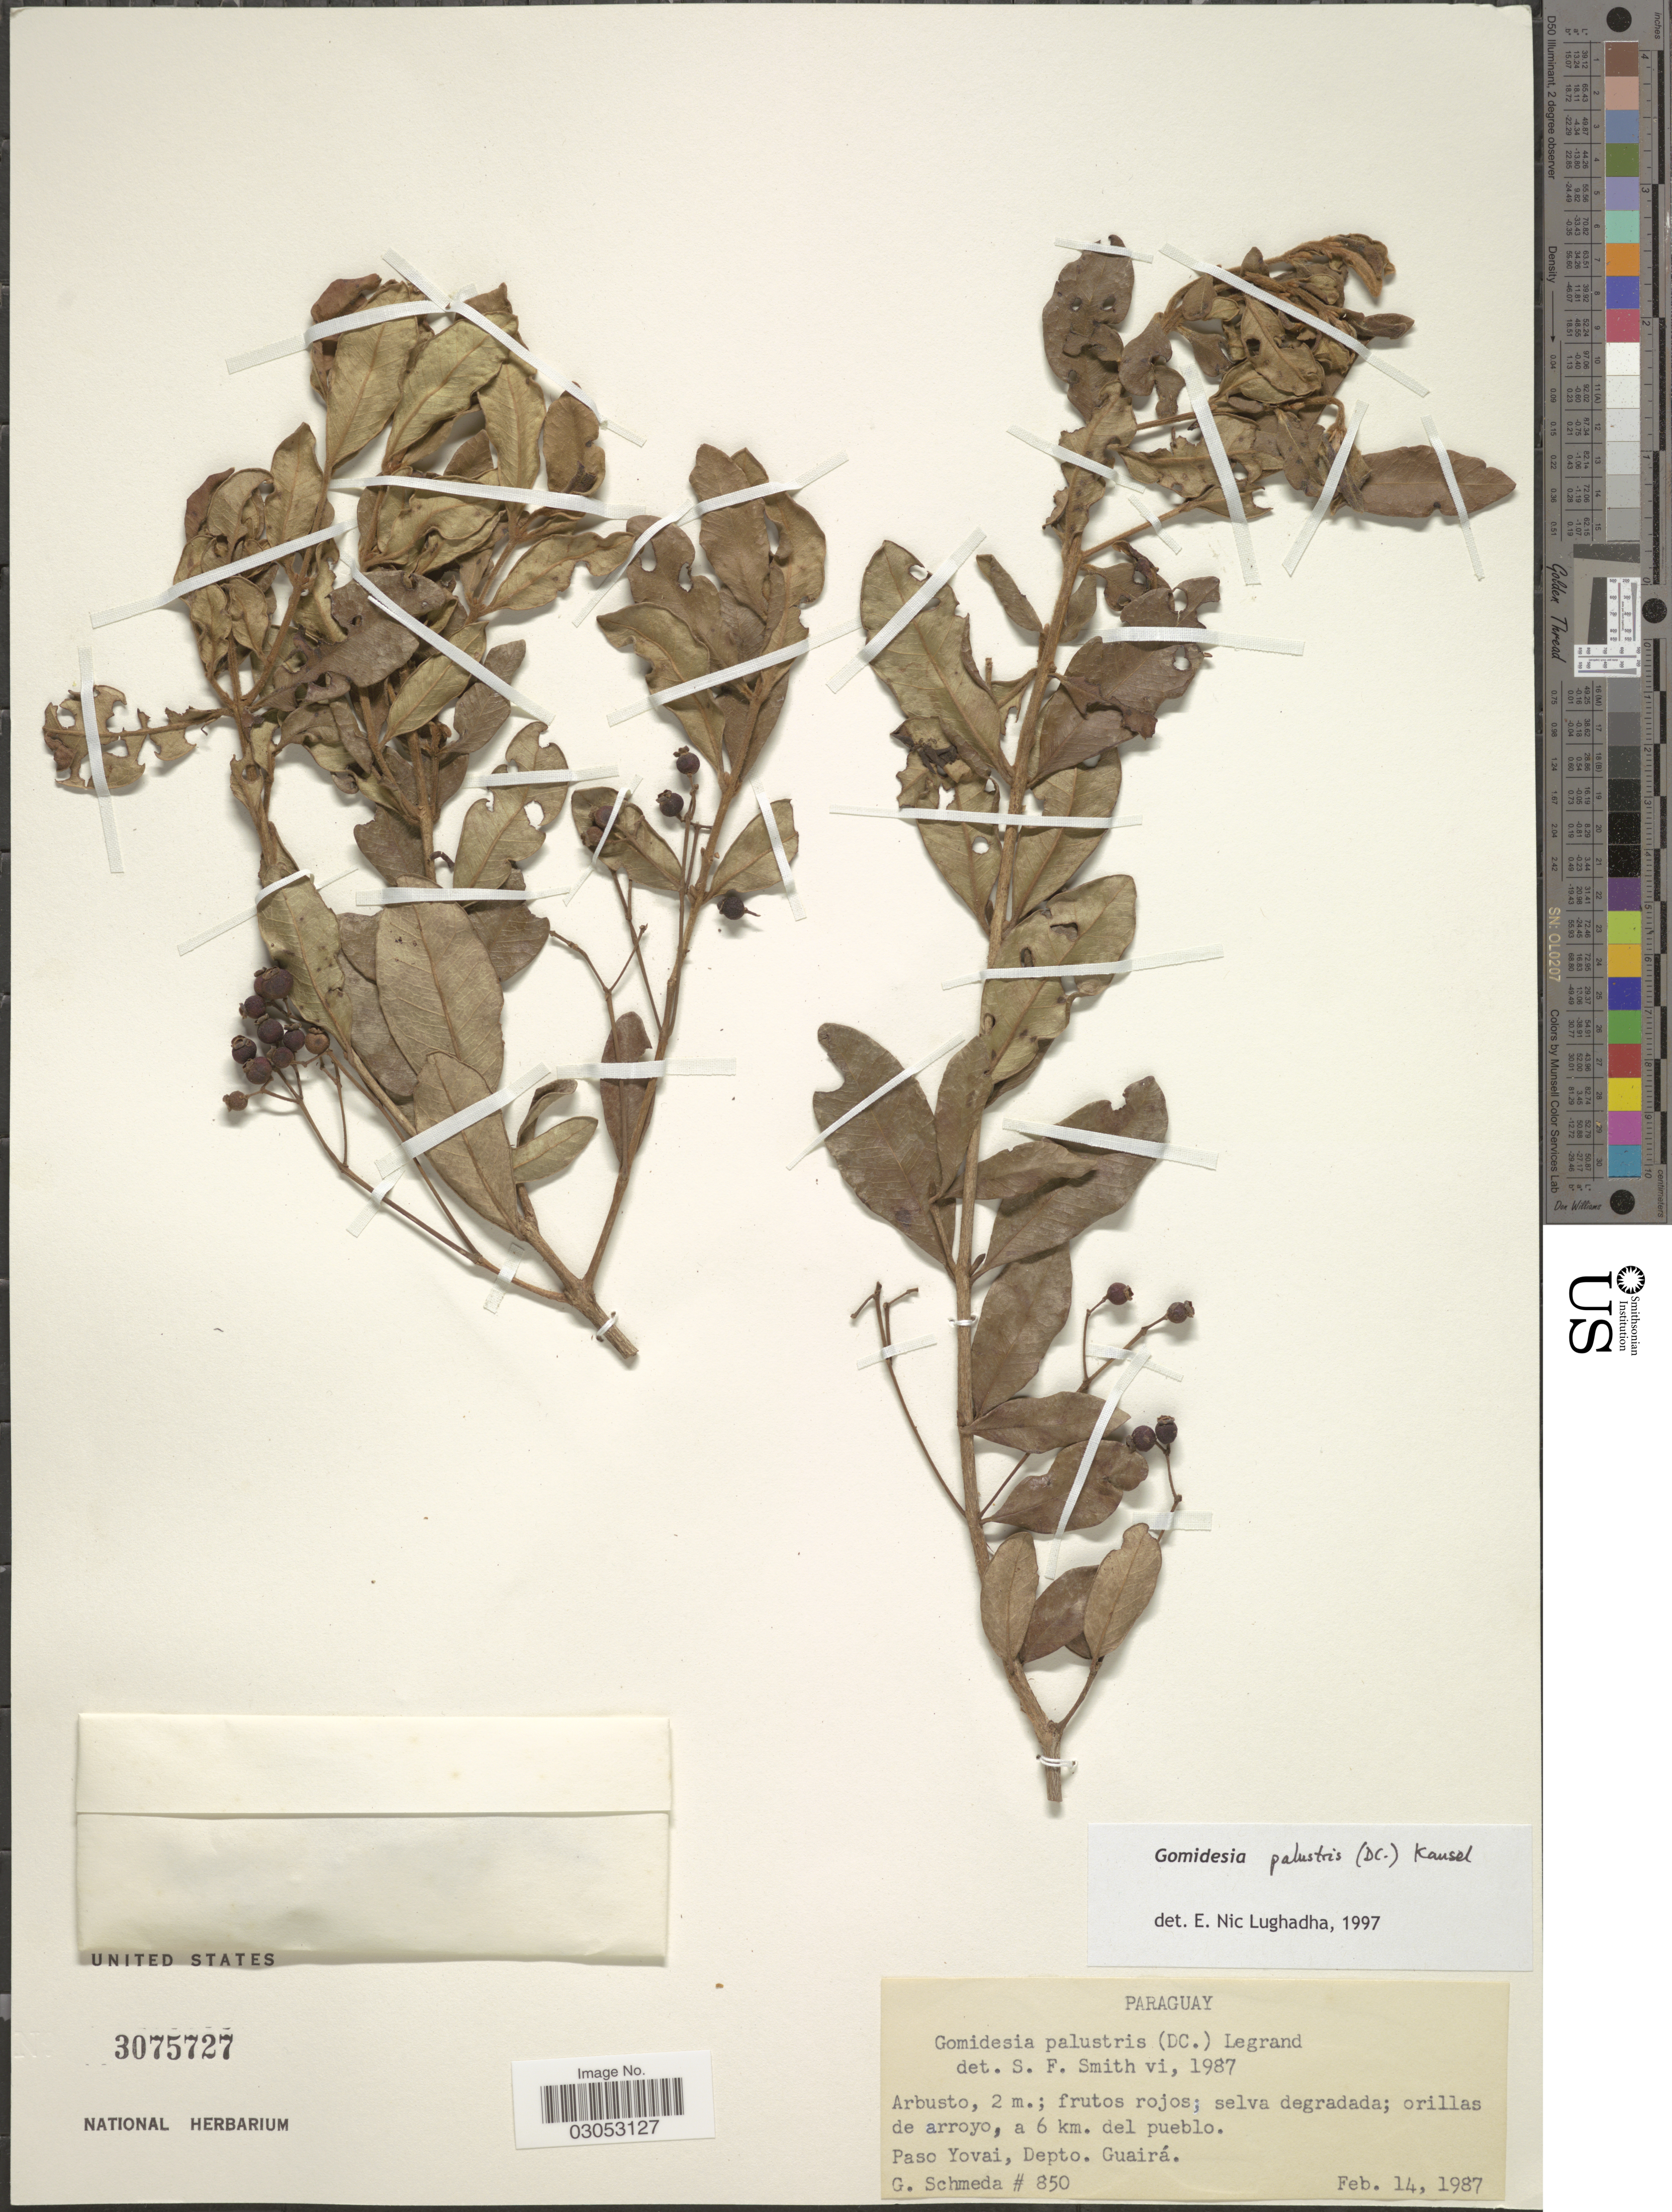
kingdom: Plantae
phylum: Tracheophyta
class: Magnoliopsida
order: Myrtales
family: Myrtaceae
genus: Myrcia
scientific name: Myrcia palustris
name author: DC.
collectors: G. Schmeda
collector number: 850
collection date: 1987-02-14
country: Paraguay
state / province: Guaira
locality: Orillas de arroyo, a 6 km. del pueblo. Paso Yovai, Depto. Guairá.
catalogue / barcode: US 3075727